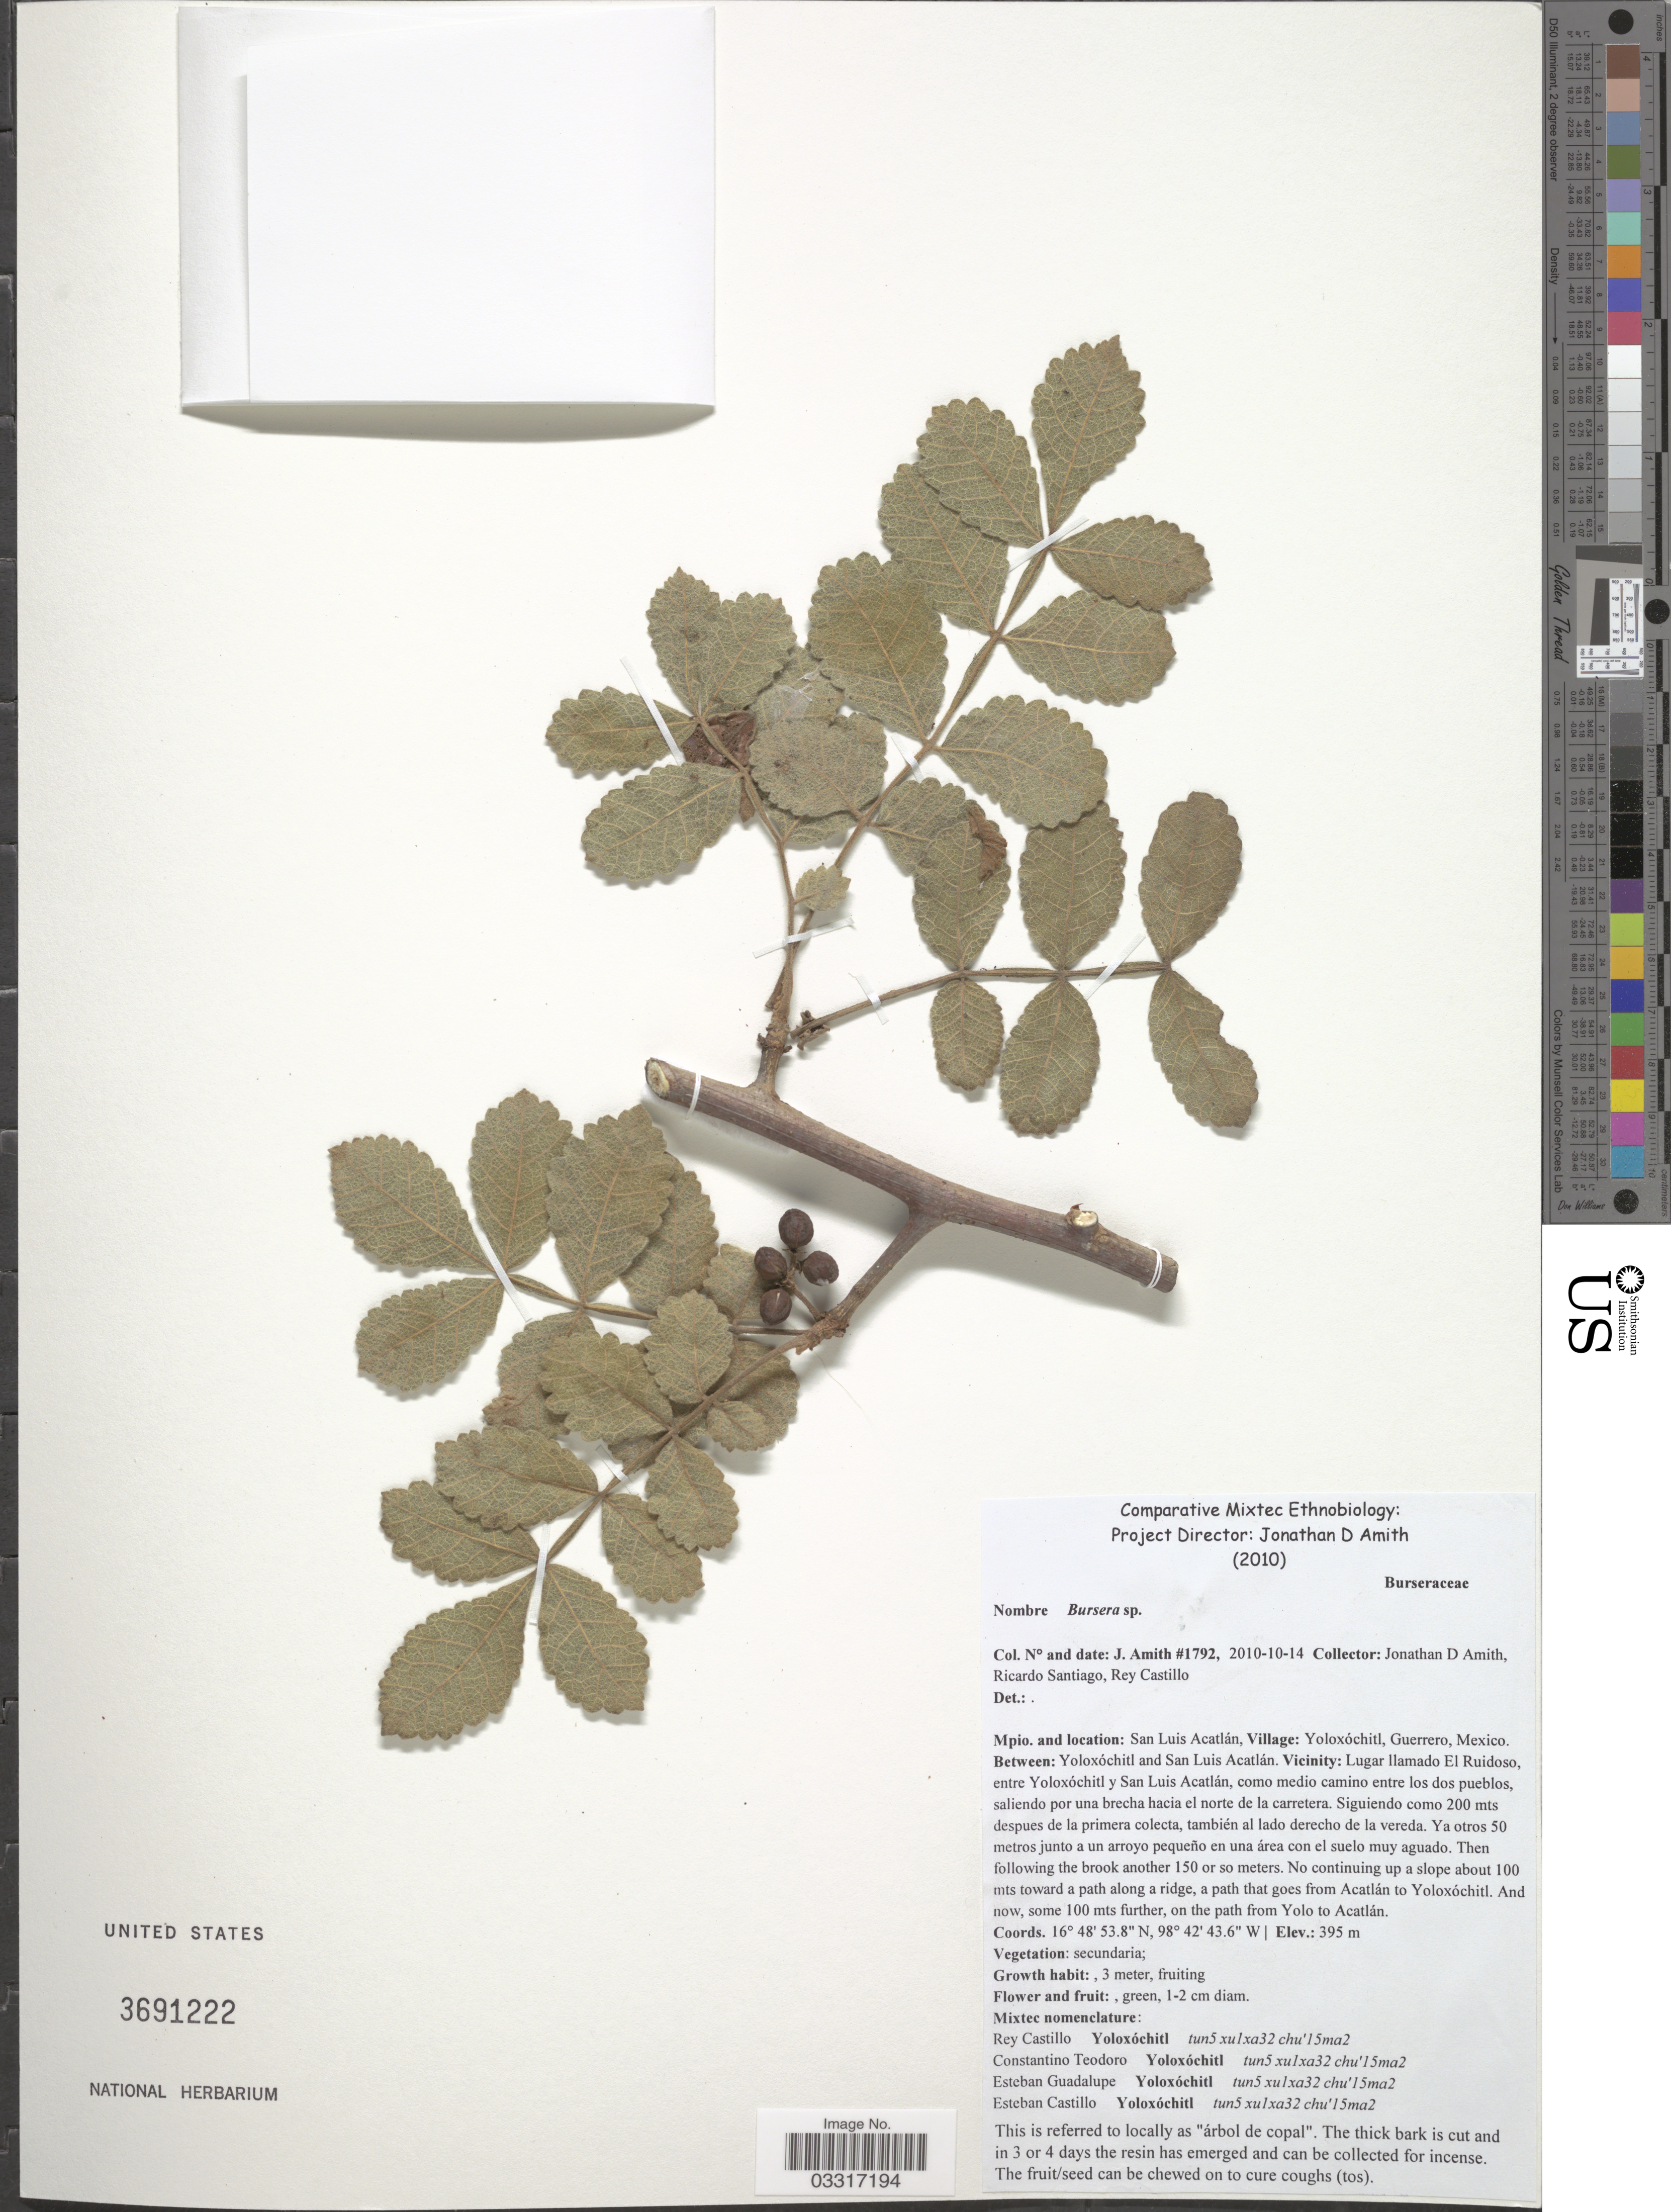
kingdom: Plantae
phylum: Tracheophyta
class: Magnoliopsida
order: Sapindales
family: Burseraceae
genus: Bursera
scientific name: Bursera sp.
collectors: J. D. Amith, R. Santiago & R. Castillo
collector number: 1792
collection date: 2010-10-14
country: Mexico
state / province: Guerrero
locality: Mpio.: San Luis Acatlán, Village: Yoloxóchitl. Between: Yoloxóchitl and San Luis Acatlán. Vicinity: Lugar llamado El Ruidoso, entre Yoloxóchitl y San Luis Acatlán, como medio camino entre los dos pueblos.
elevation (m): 395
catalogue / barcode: US 3691222